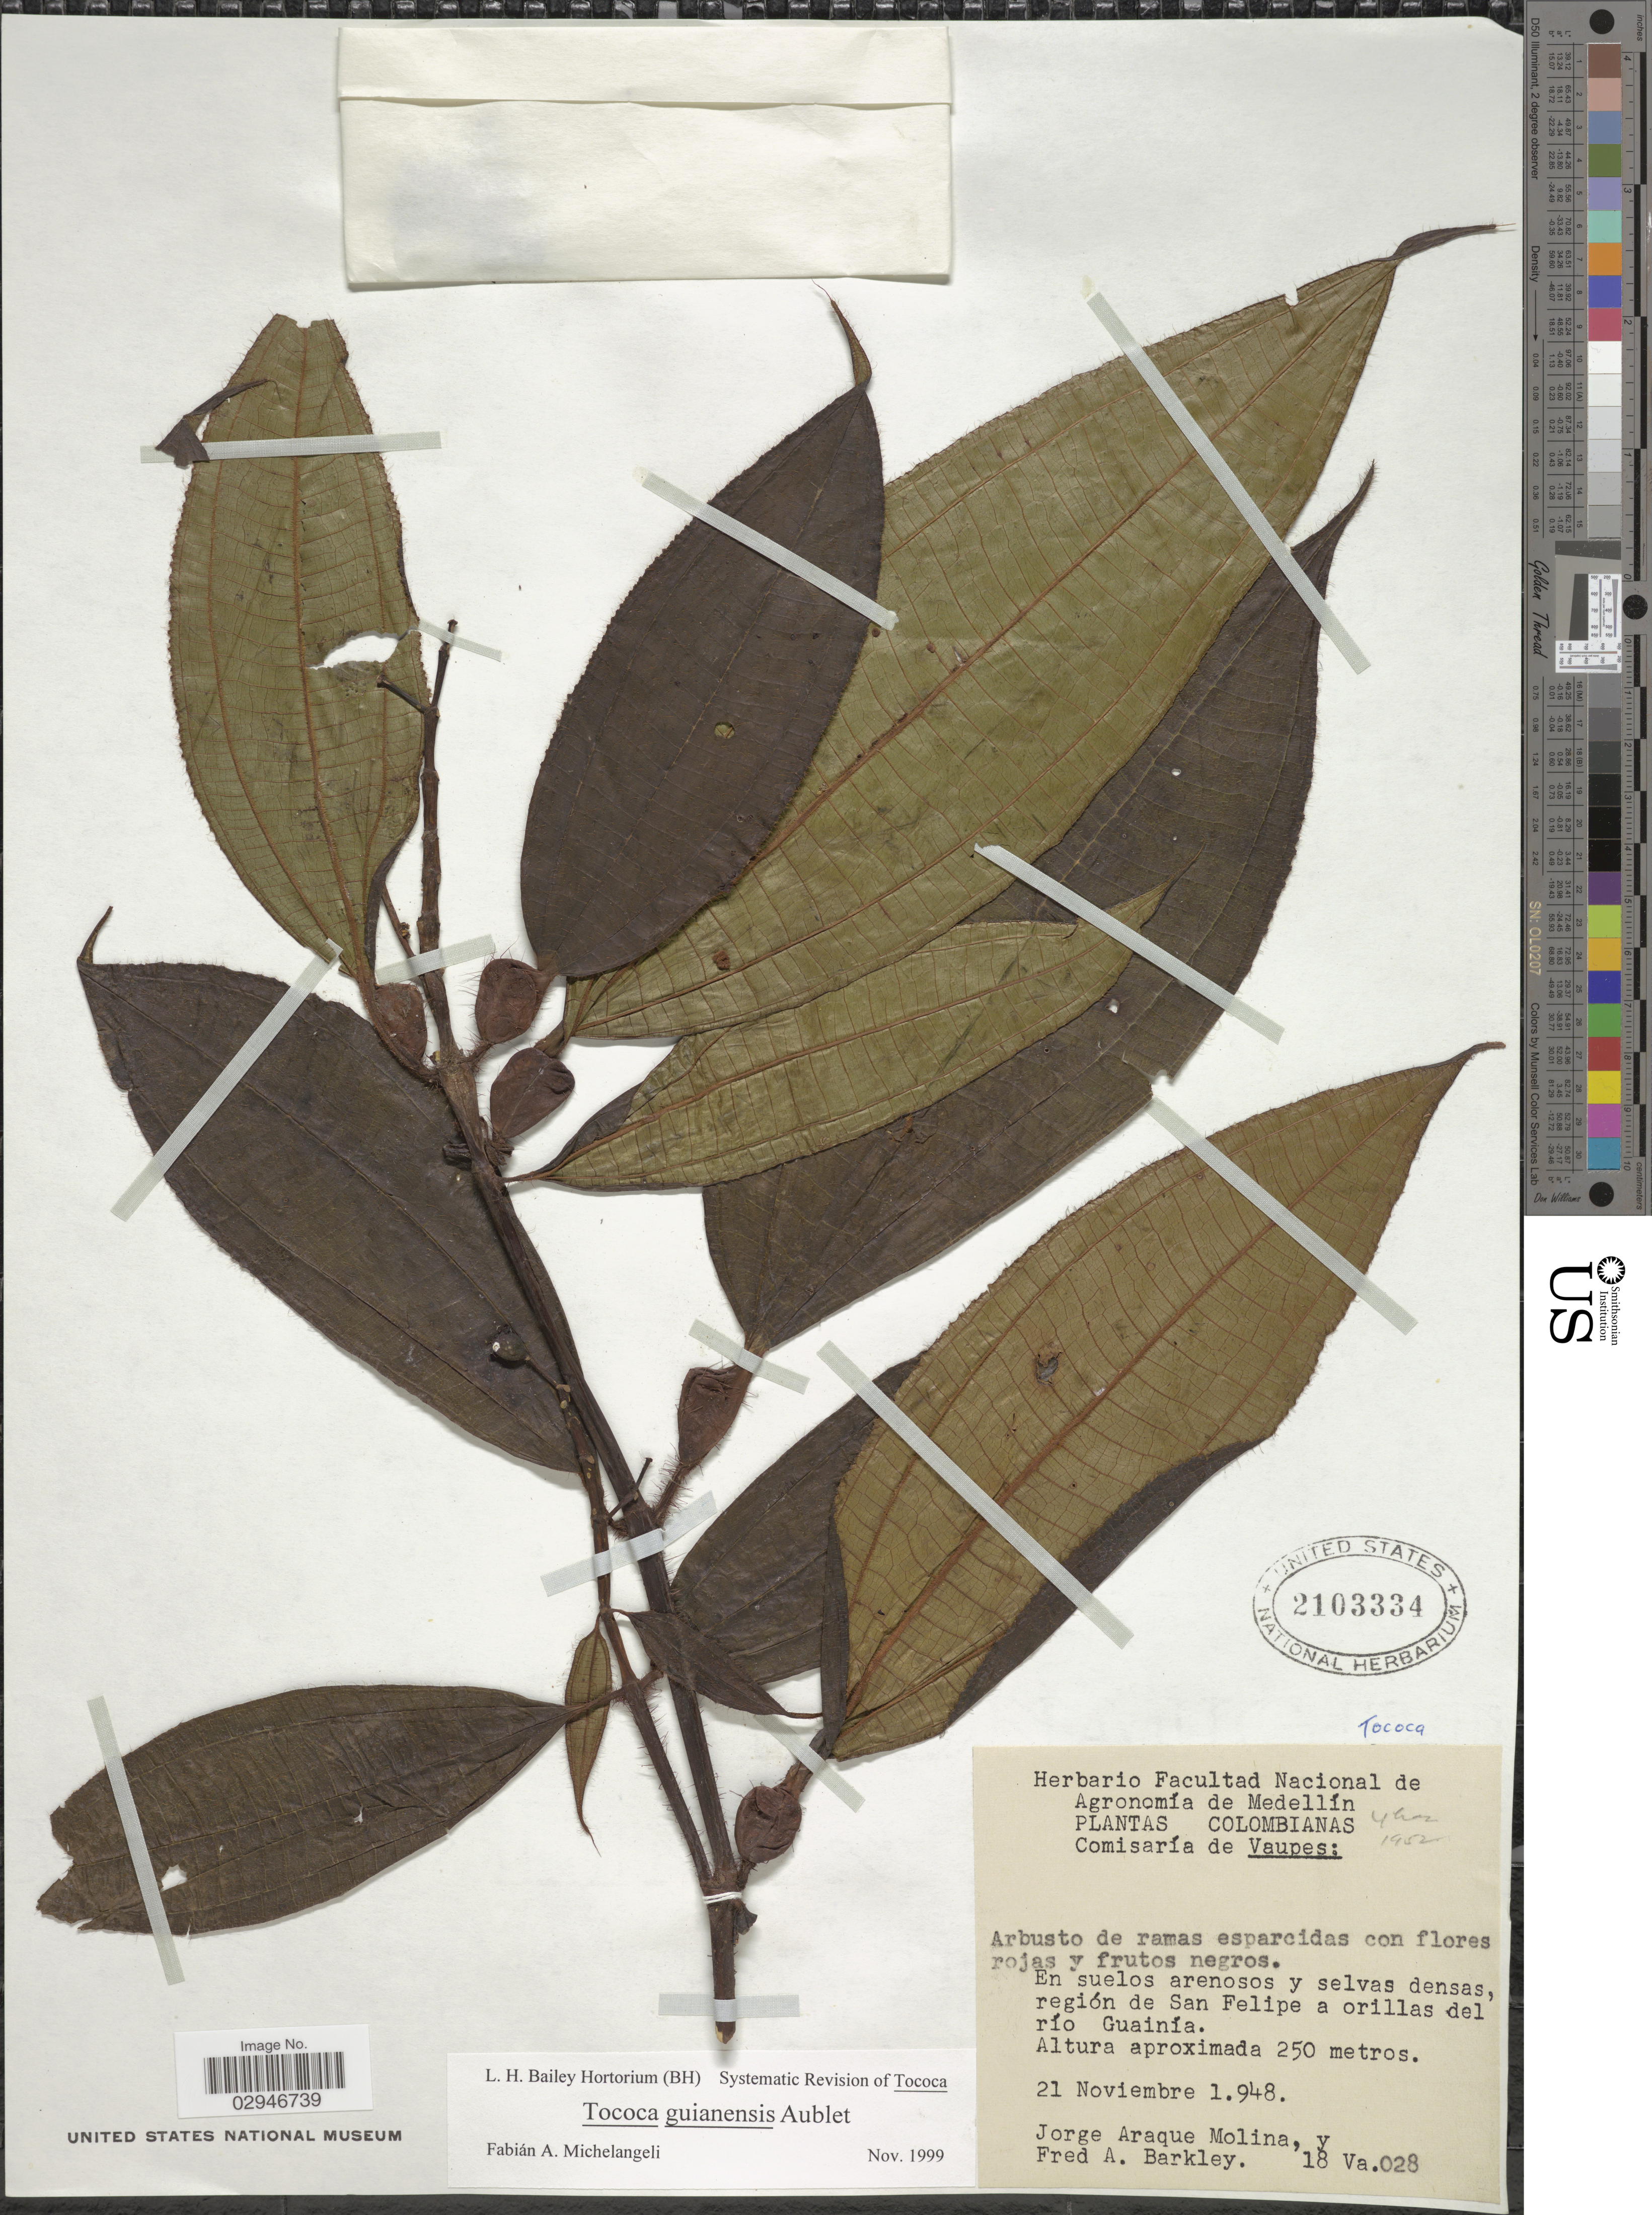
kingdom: Plantae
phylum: Tracheophyta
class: Magnoliopsida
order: Myrtales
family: Melastomataceae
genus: Tococa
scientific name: Tococa guianensis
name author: Aubl.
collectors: J. Araque Molina & F. A. Barkley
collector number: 18Va028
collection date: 1948-11-21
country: Colombia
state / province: Vaupés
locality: Comisaría de Vaupes: En suelos arenosos y selvas densas, región de San Felipe a orillas del rio Guainía.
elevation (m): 250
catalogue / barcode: US 2103334